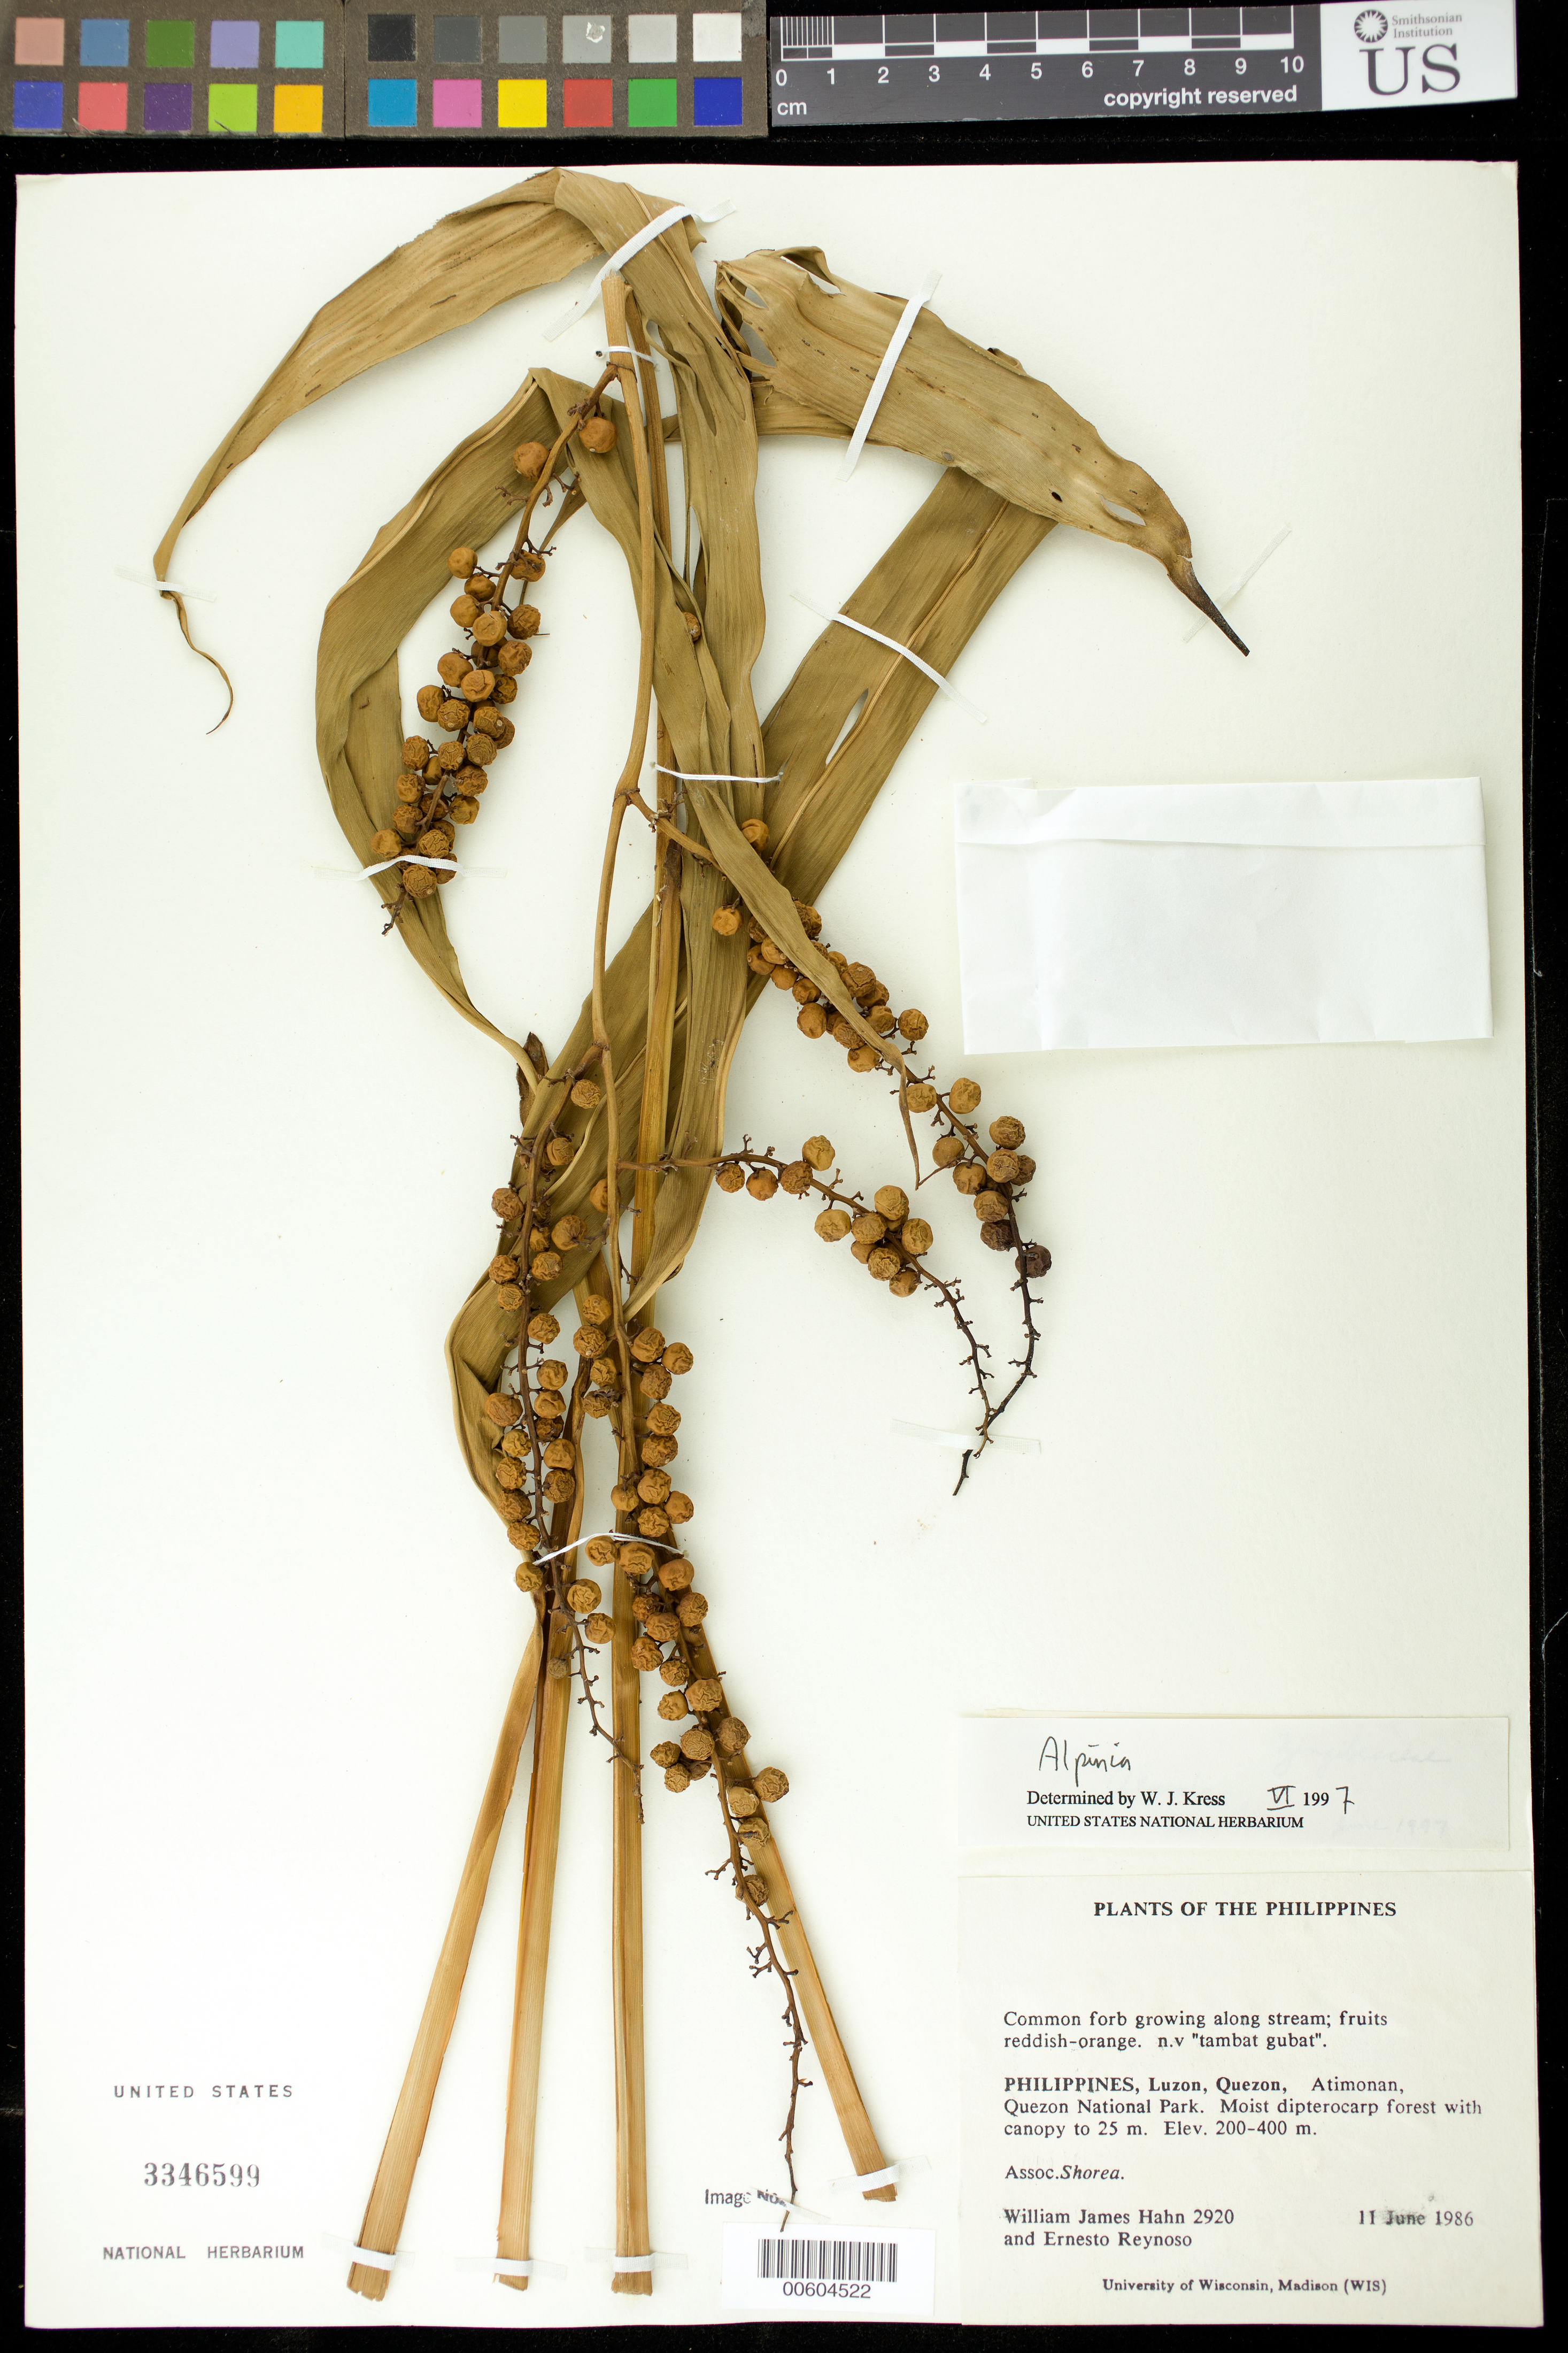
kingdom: Plantae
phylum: Tracheophyta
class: Liliopsida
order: Zingiberales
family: Zingiberaceae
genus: Alpinia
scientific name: Alpinia sp.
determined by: Kress, W. J., (US), Smithsonian Institution - National Museum of Natural History (UNITED STATES)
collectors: W. J. Hahn & E. Reynoso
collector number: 2920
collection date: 1986-06-11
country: Philippines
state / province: Calabarzon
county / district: Quezon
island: Luzon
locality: Atimonan, Quezon National Park.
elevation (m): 200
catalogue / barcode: US 3346599